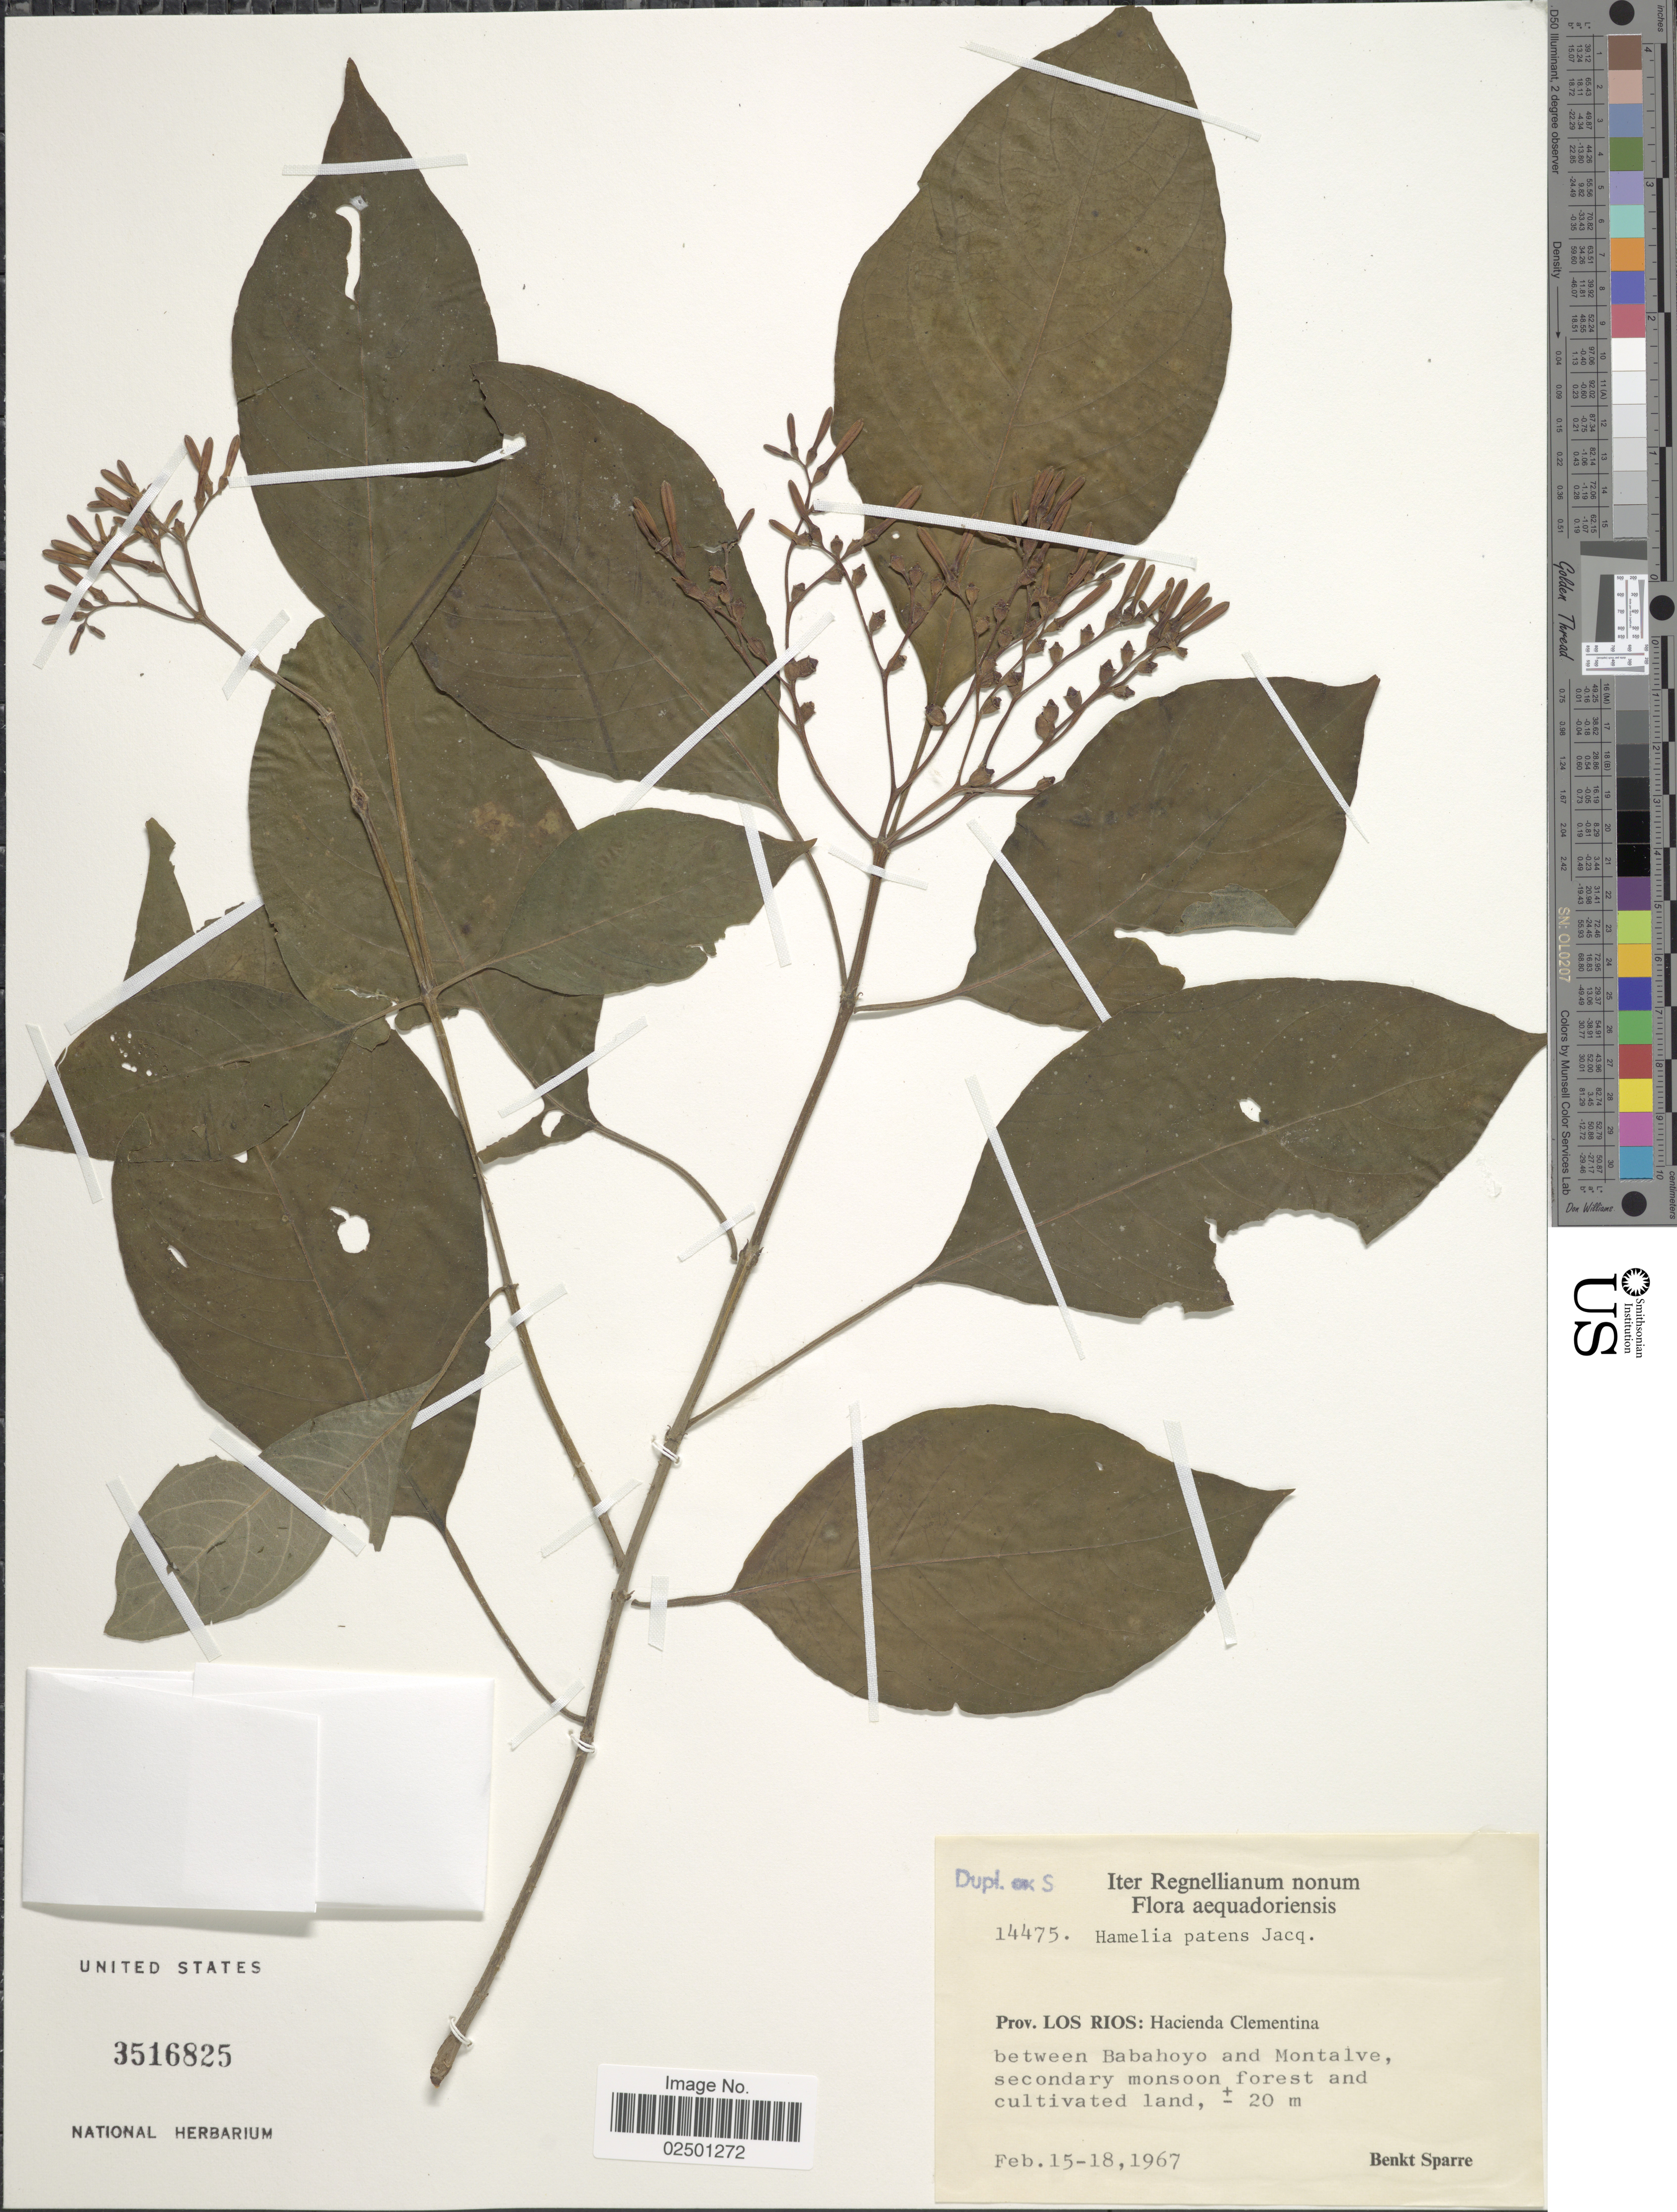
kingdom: Plantae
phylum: Tracheophyta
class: Magnoliopsida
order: Gentianales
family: Rubiaceae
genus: Hamelia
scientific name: Hamelia patens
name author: Jacq.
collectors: B. Sparre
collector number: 14475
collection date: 1967-02-15/1967-02-18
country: Ecuador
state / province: Los Ríos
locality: Aequadoriensis. Hacienda Clementina between Babahoyo and Montalve.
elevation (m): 20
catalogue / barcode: US 3516825